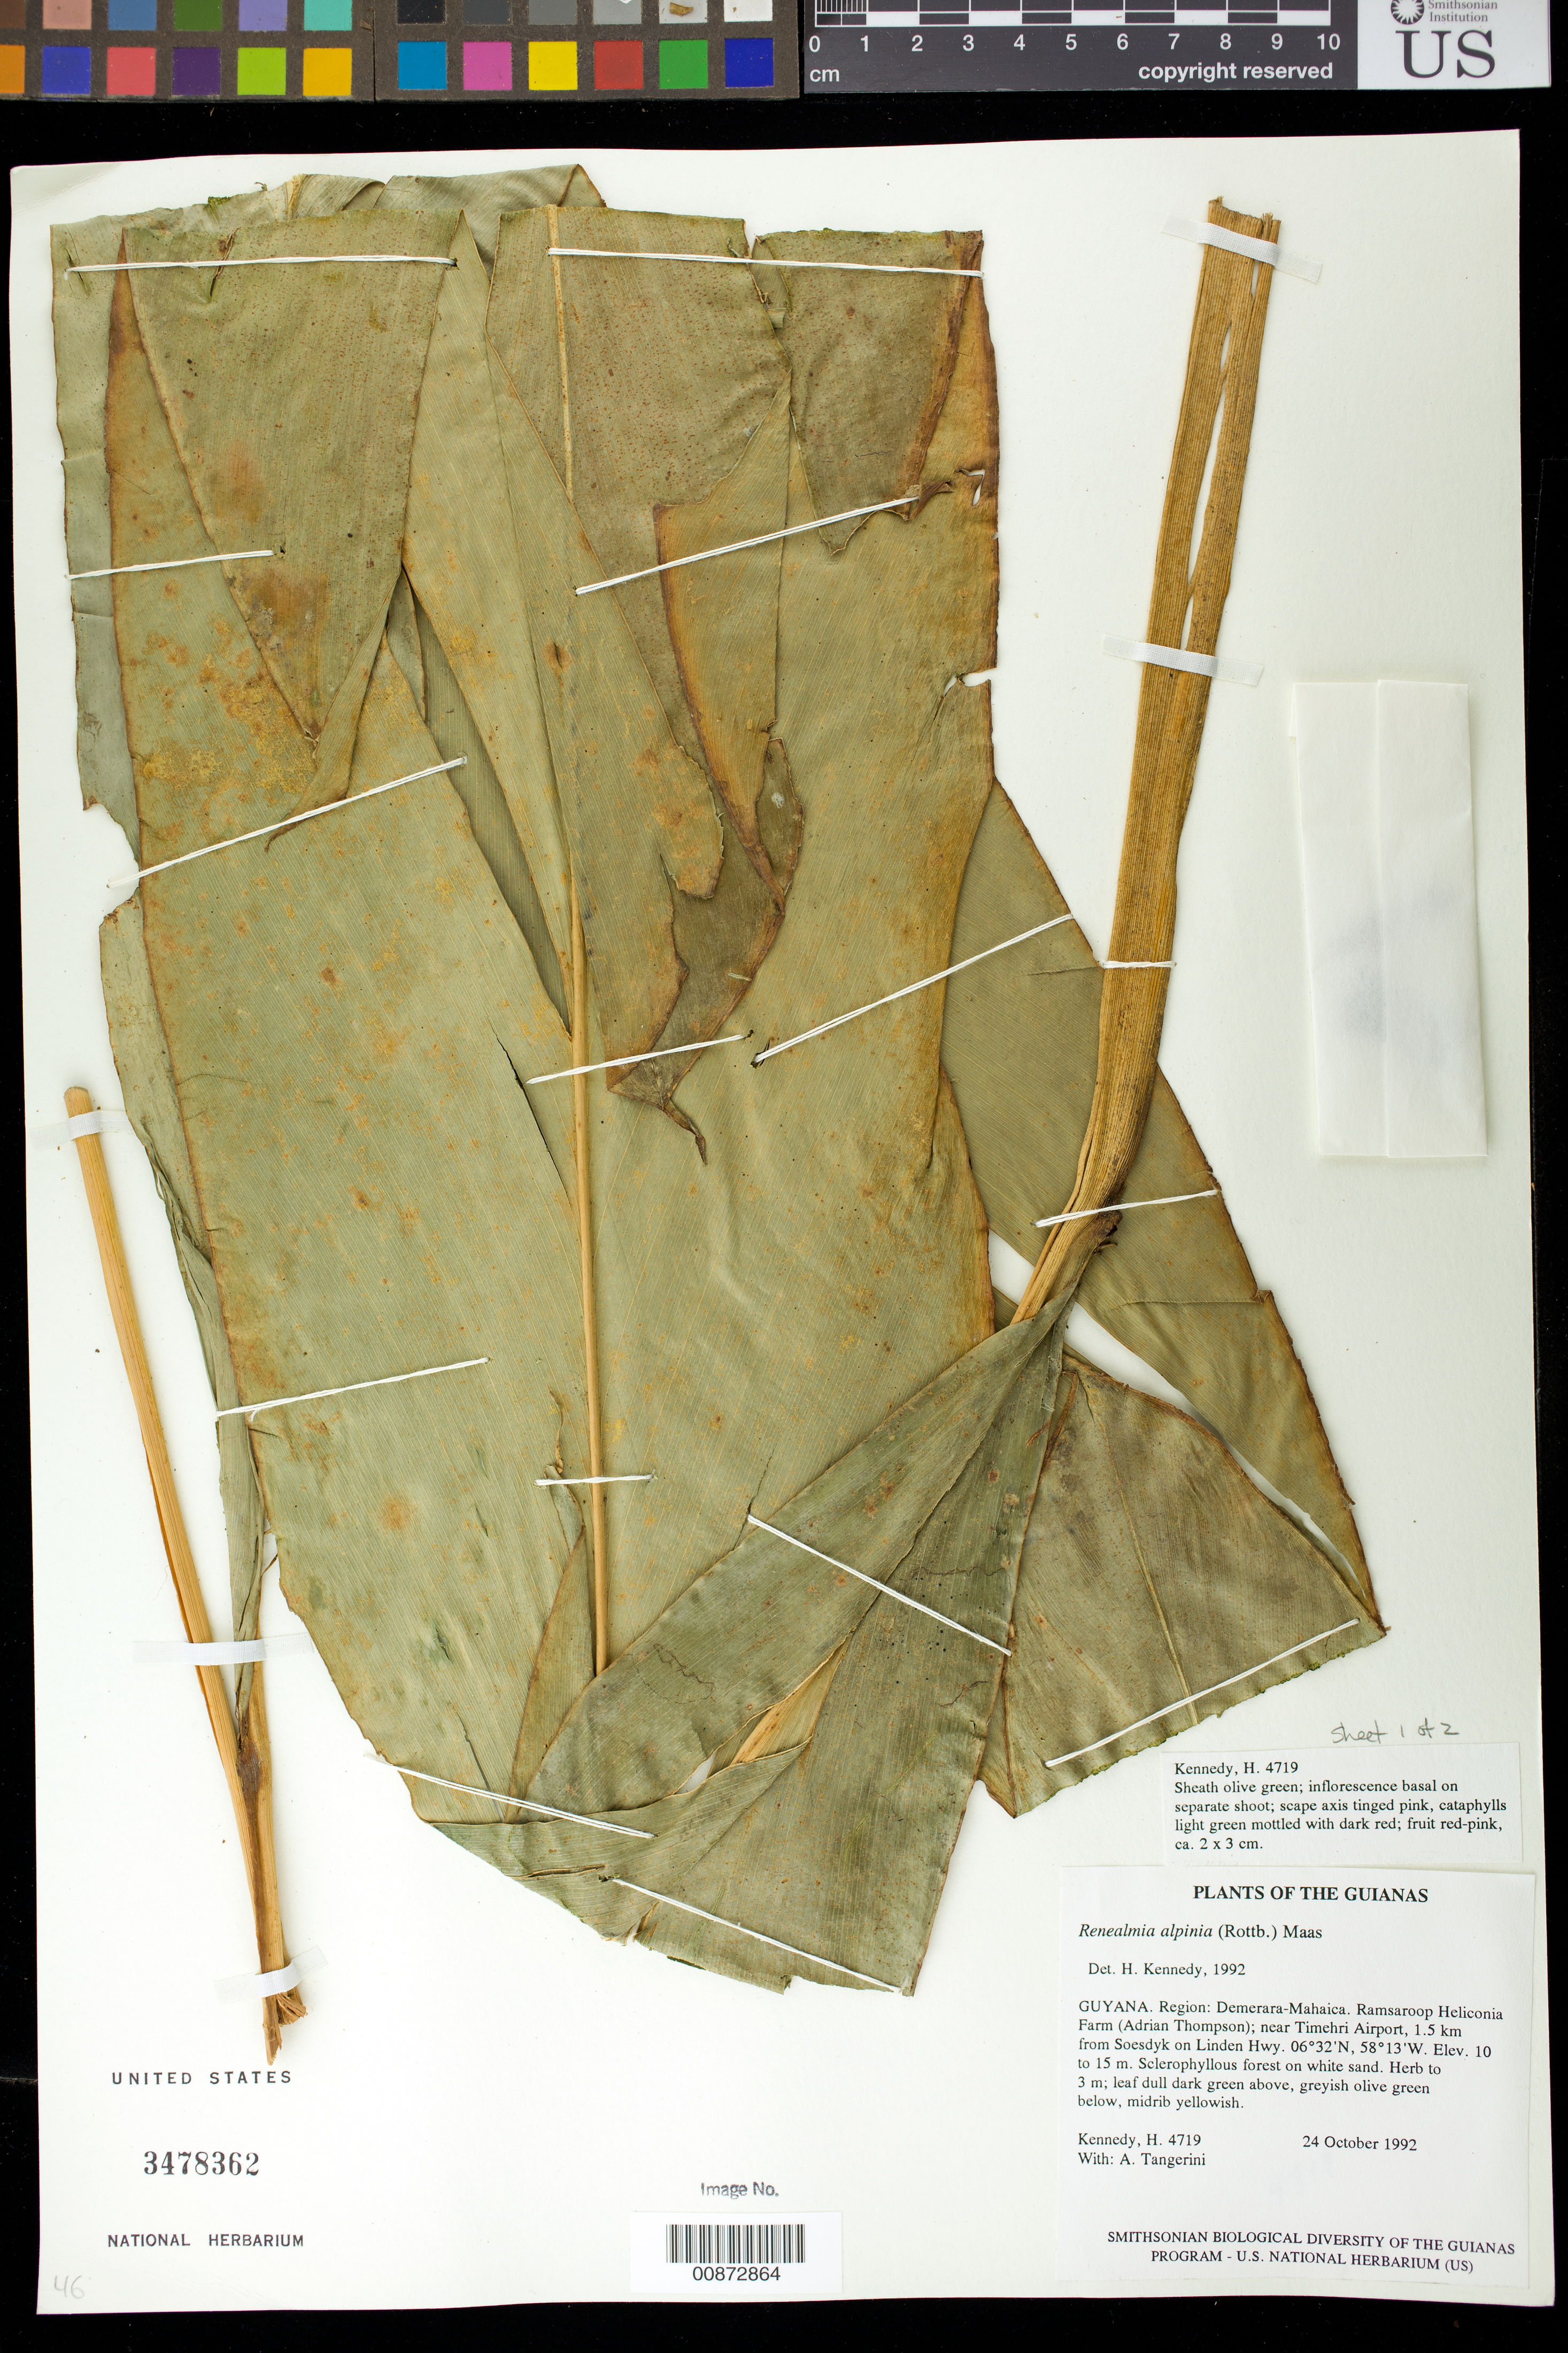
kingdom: Plantae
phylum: Tracheophyta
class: Liliopsida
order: Zingiberales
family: Zingiberaceae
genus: Renealmia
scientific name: Renealmia alpinia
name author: (Rottb.) Maas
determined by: Kennedy, Helen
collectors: H. Kennedy & A. Tangerini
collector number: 4809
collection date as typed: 24 October 1992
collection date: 1992-10-24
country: Guyana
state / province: Demerara-Mahaica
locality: Ramsaroop Heliconia Farm (Adrian Thompson); near Timehri Airport, 1.5 km from Soesdyk on Linden Hwy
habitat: Sclerophyllous forest on white sand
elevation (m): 10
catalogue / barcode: US 3478362